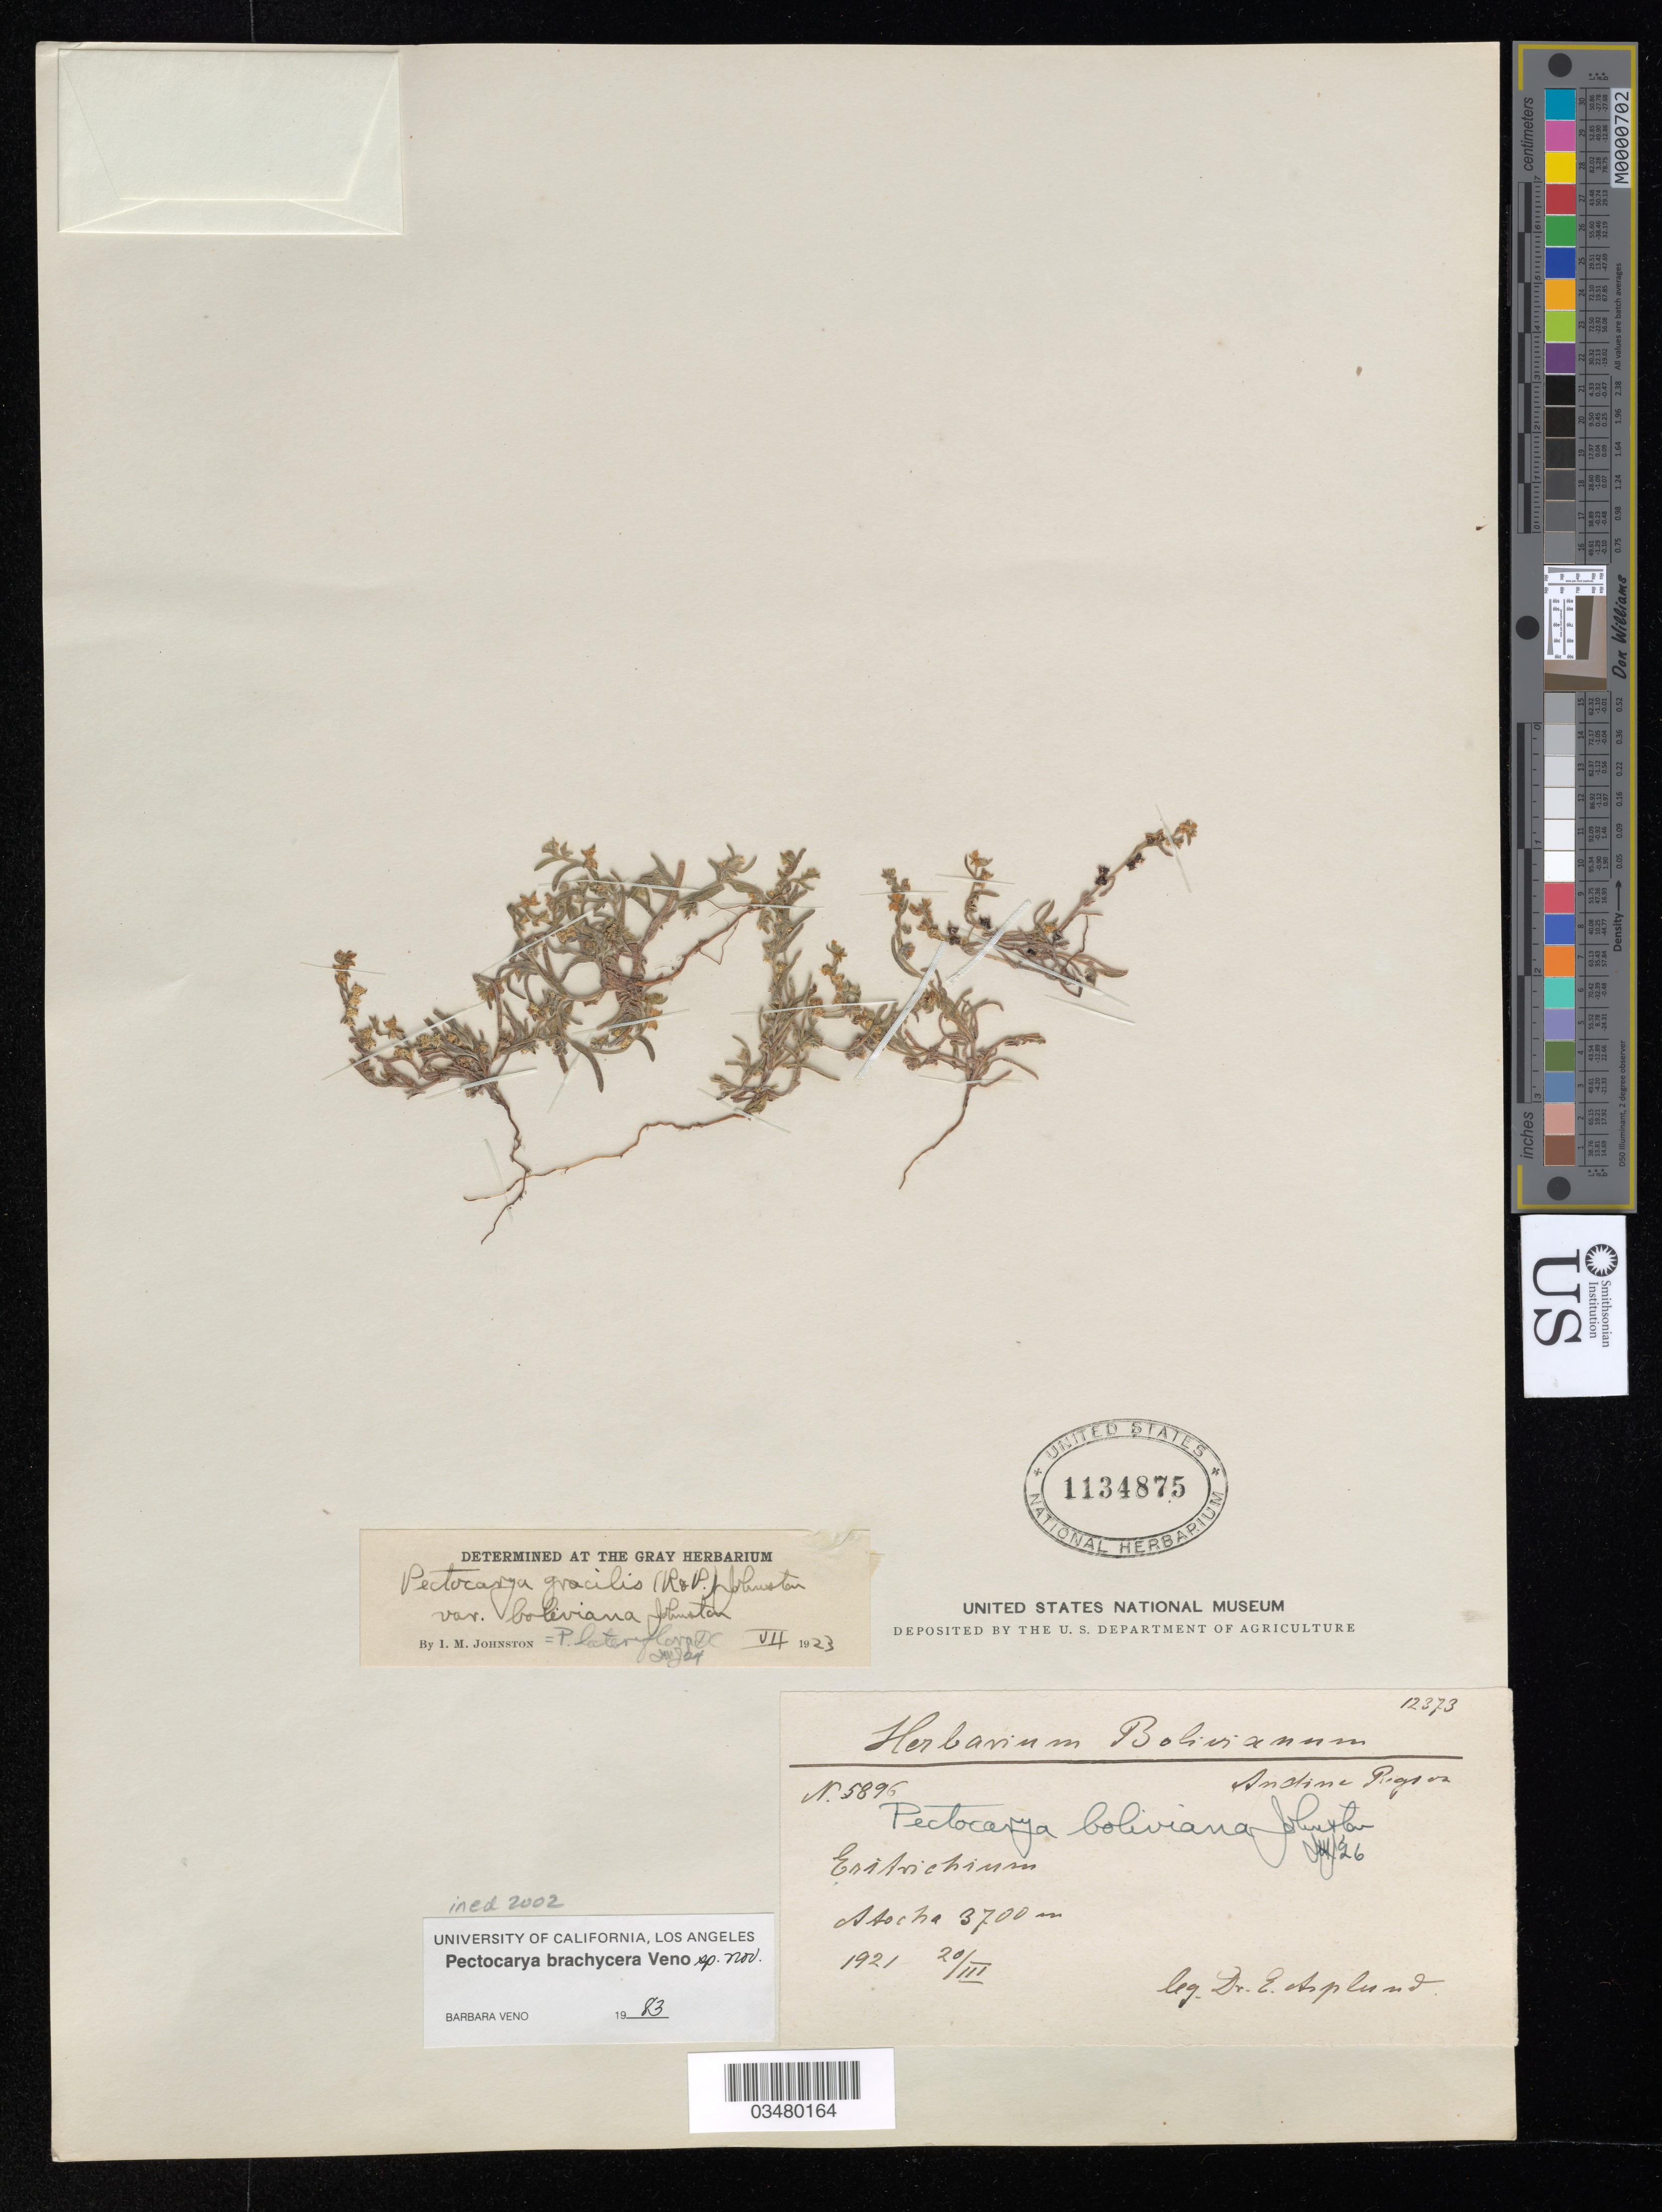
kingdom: Plantae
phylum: Tracheophyta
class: Magnoliopsida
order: Boraginales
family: Boraginaceae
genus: Pectocarya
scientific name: Pectocarya boliviana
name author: (I. M. Johnst.) I. M. Johnst.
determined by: Johnston, I. M.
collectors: E. Asplund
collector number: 5896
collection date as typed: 22 Mar 1921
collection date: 1921-03-22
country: Bolivia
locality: Atocha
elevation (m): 3700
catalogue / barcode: US 1134875